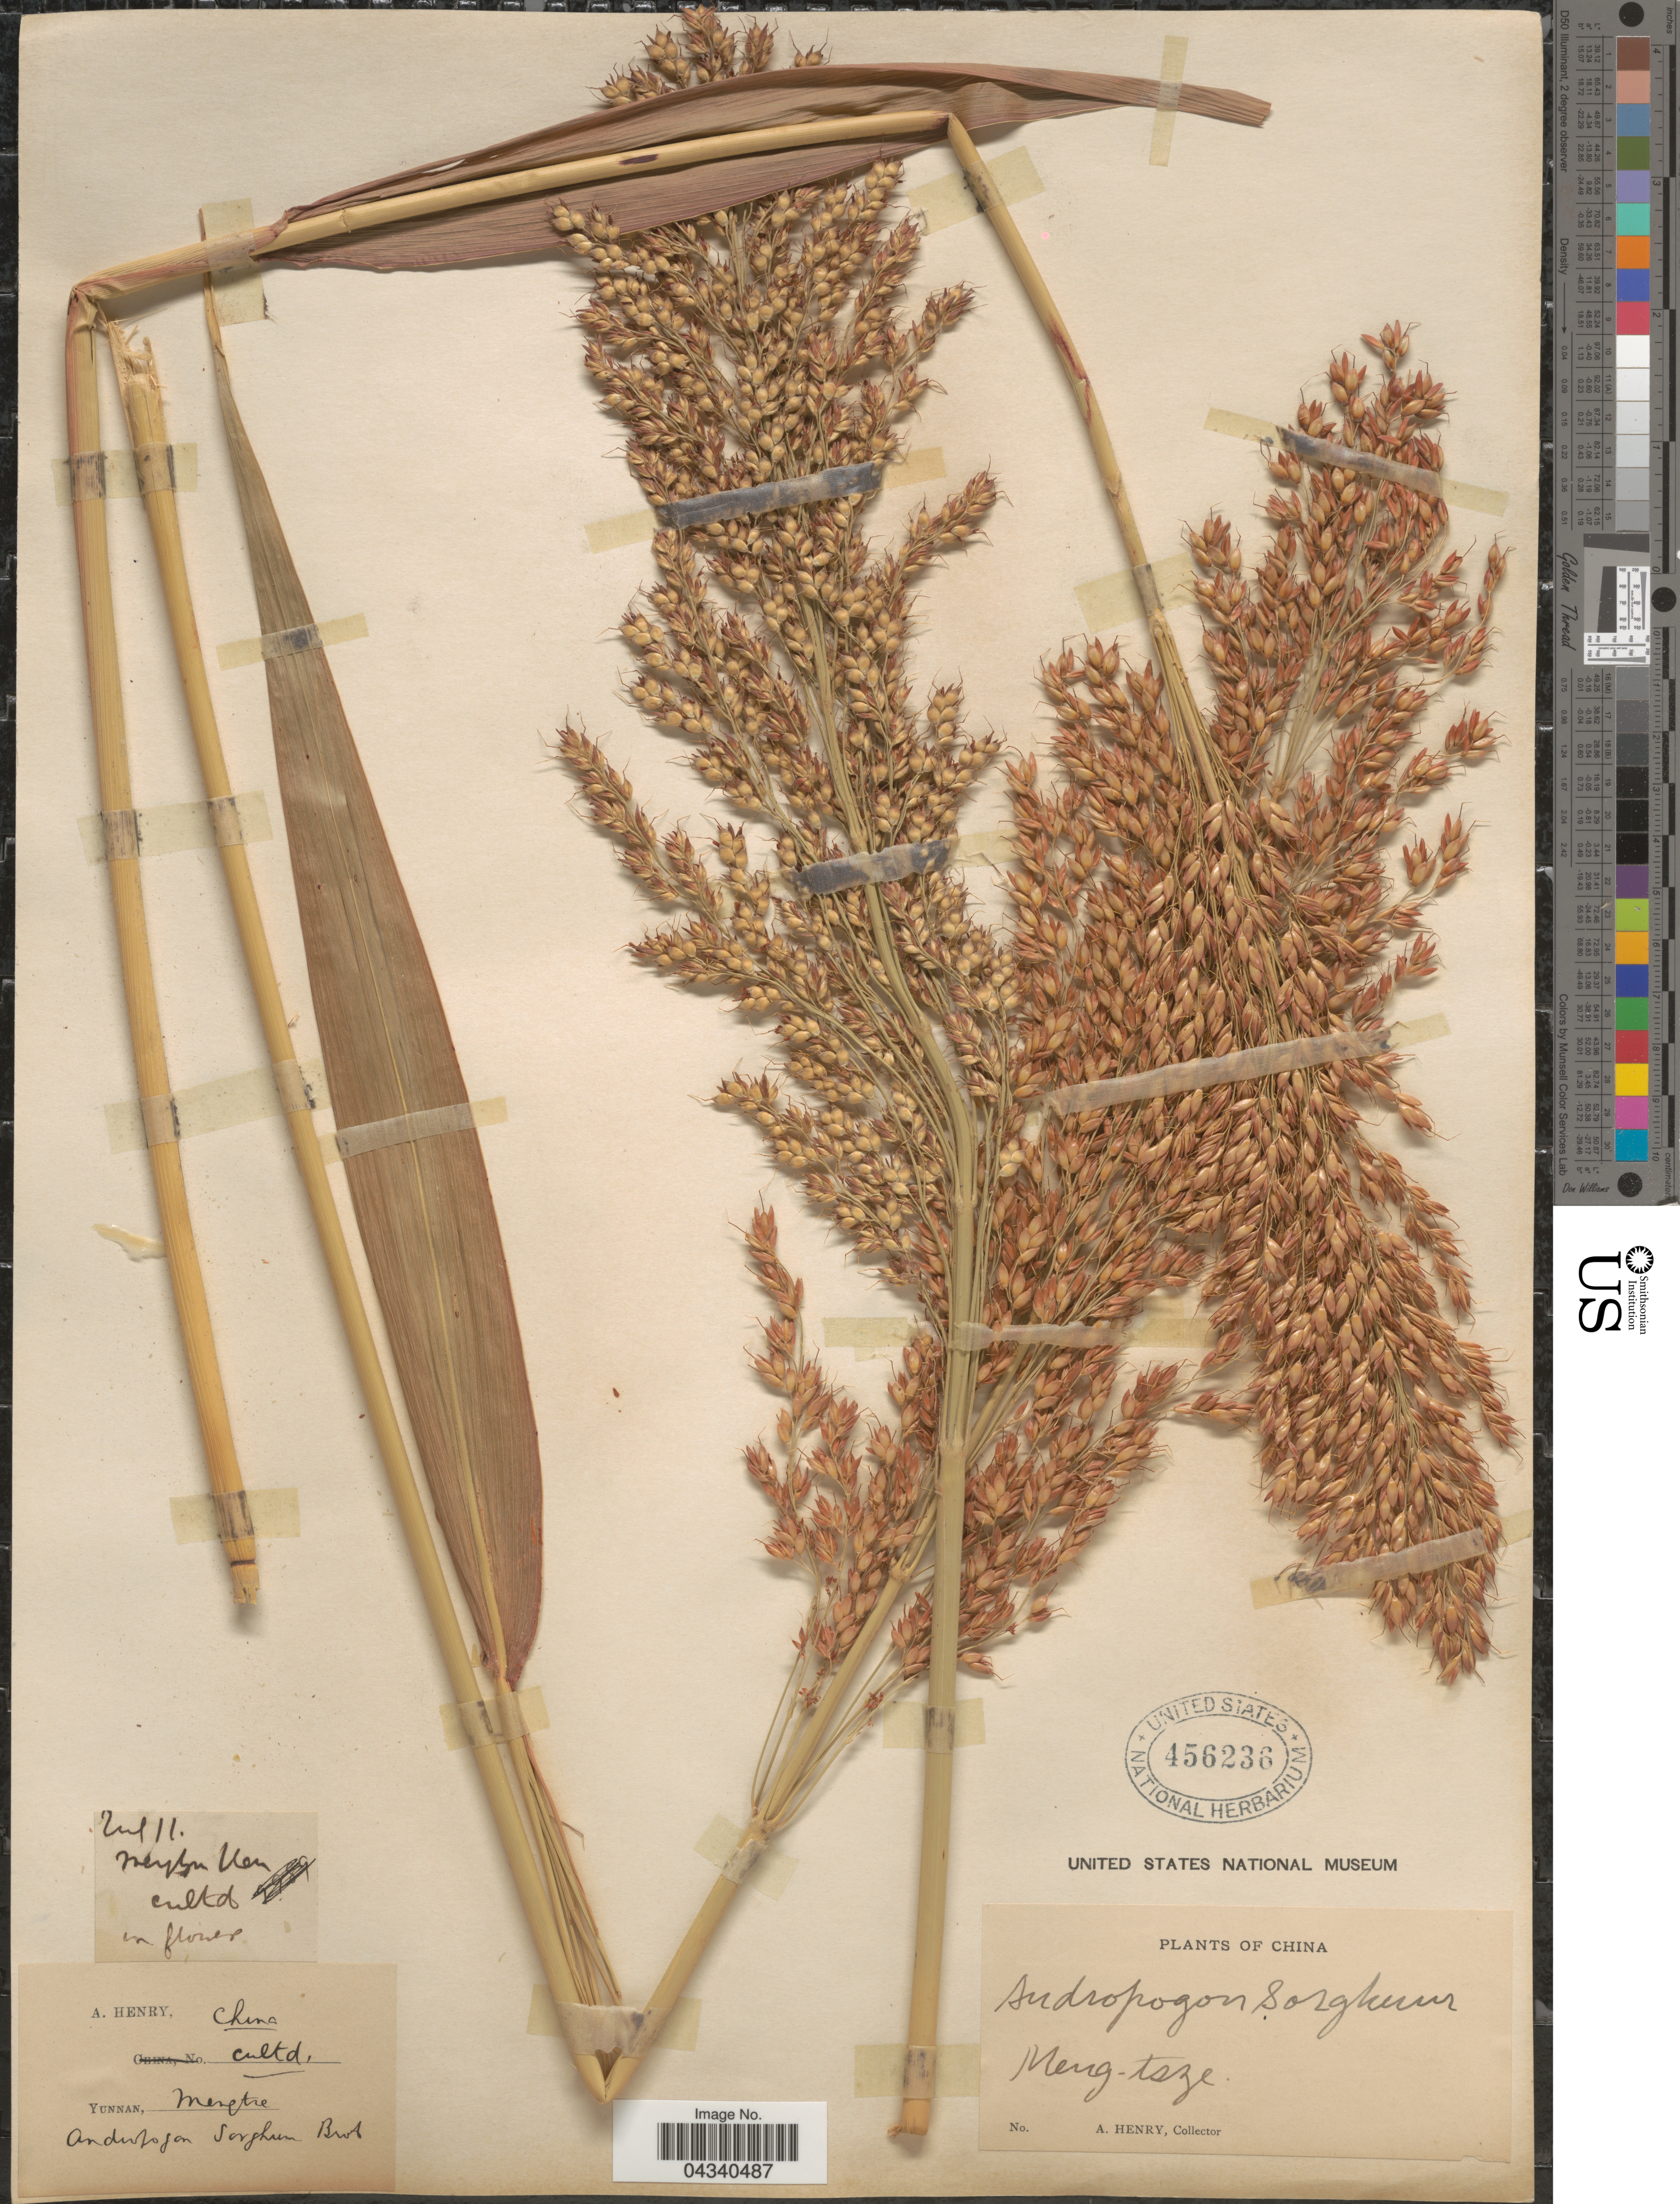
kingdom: Plantae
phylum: Tracheophyta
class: Liliopsida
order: Poales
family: Poaceae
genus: Sorghum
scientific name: Sorghum bicolor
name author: (L.) Moench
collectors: A. Henry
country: China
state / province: Yunnan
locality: Meng-tsze.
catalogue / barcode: US 456236